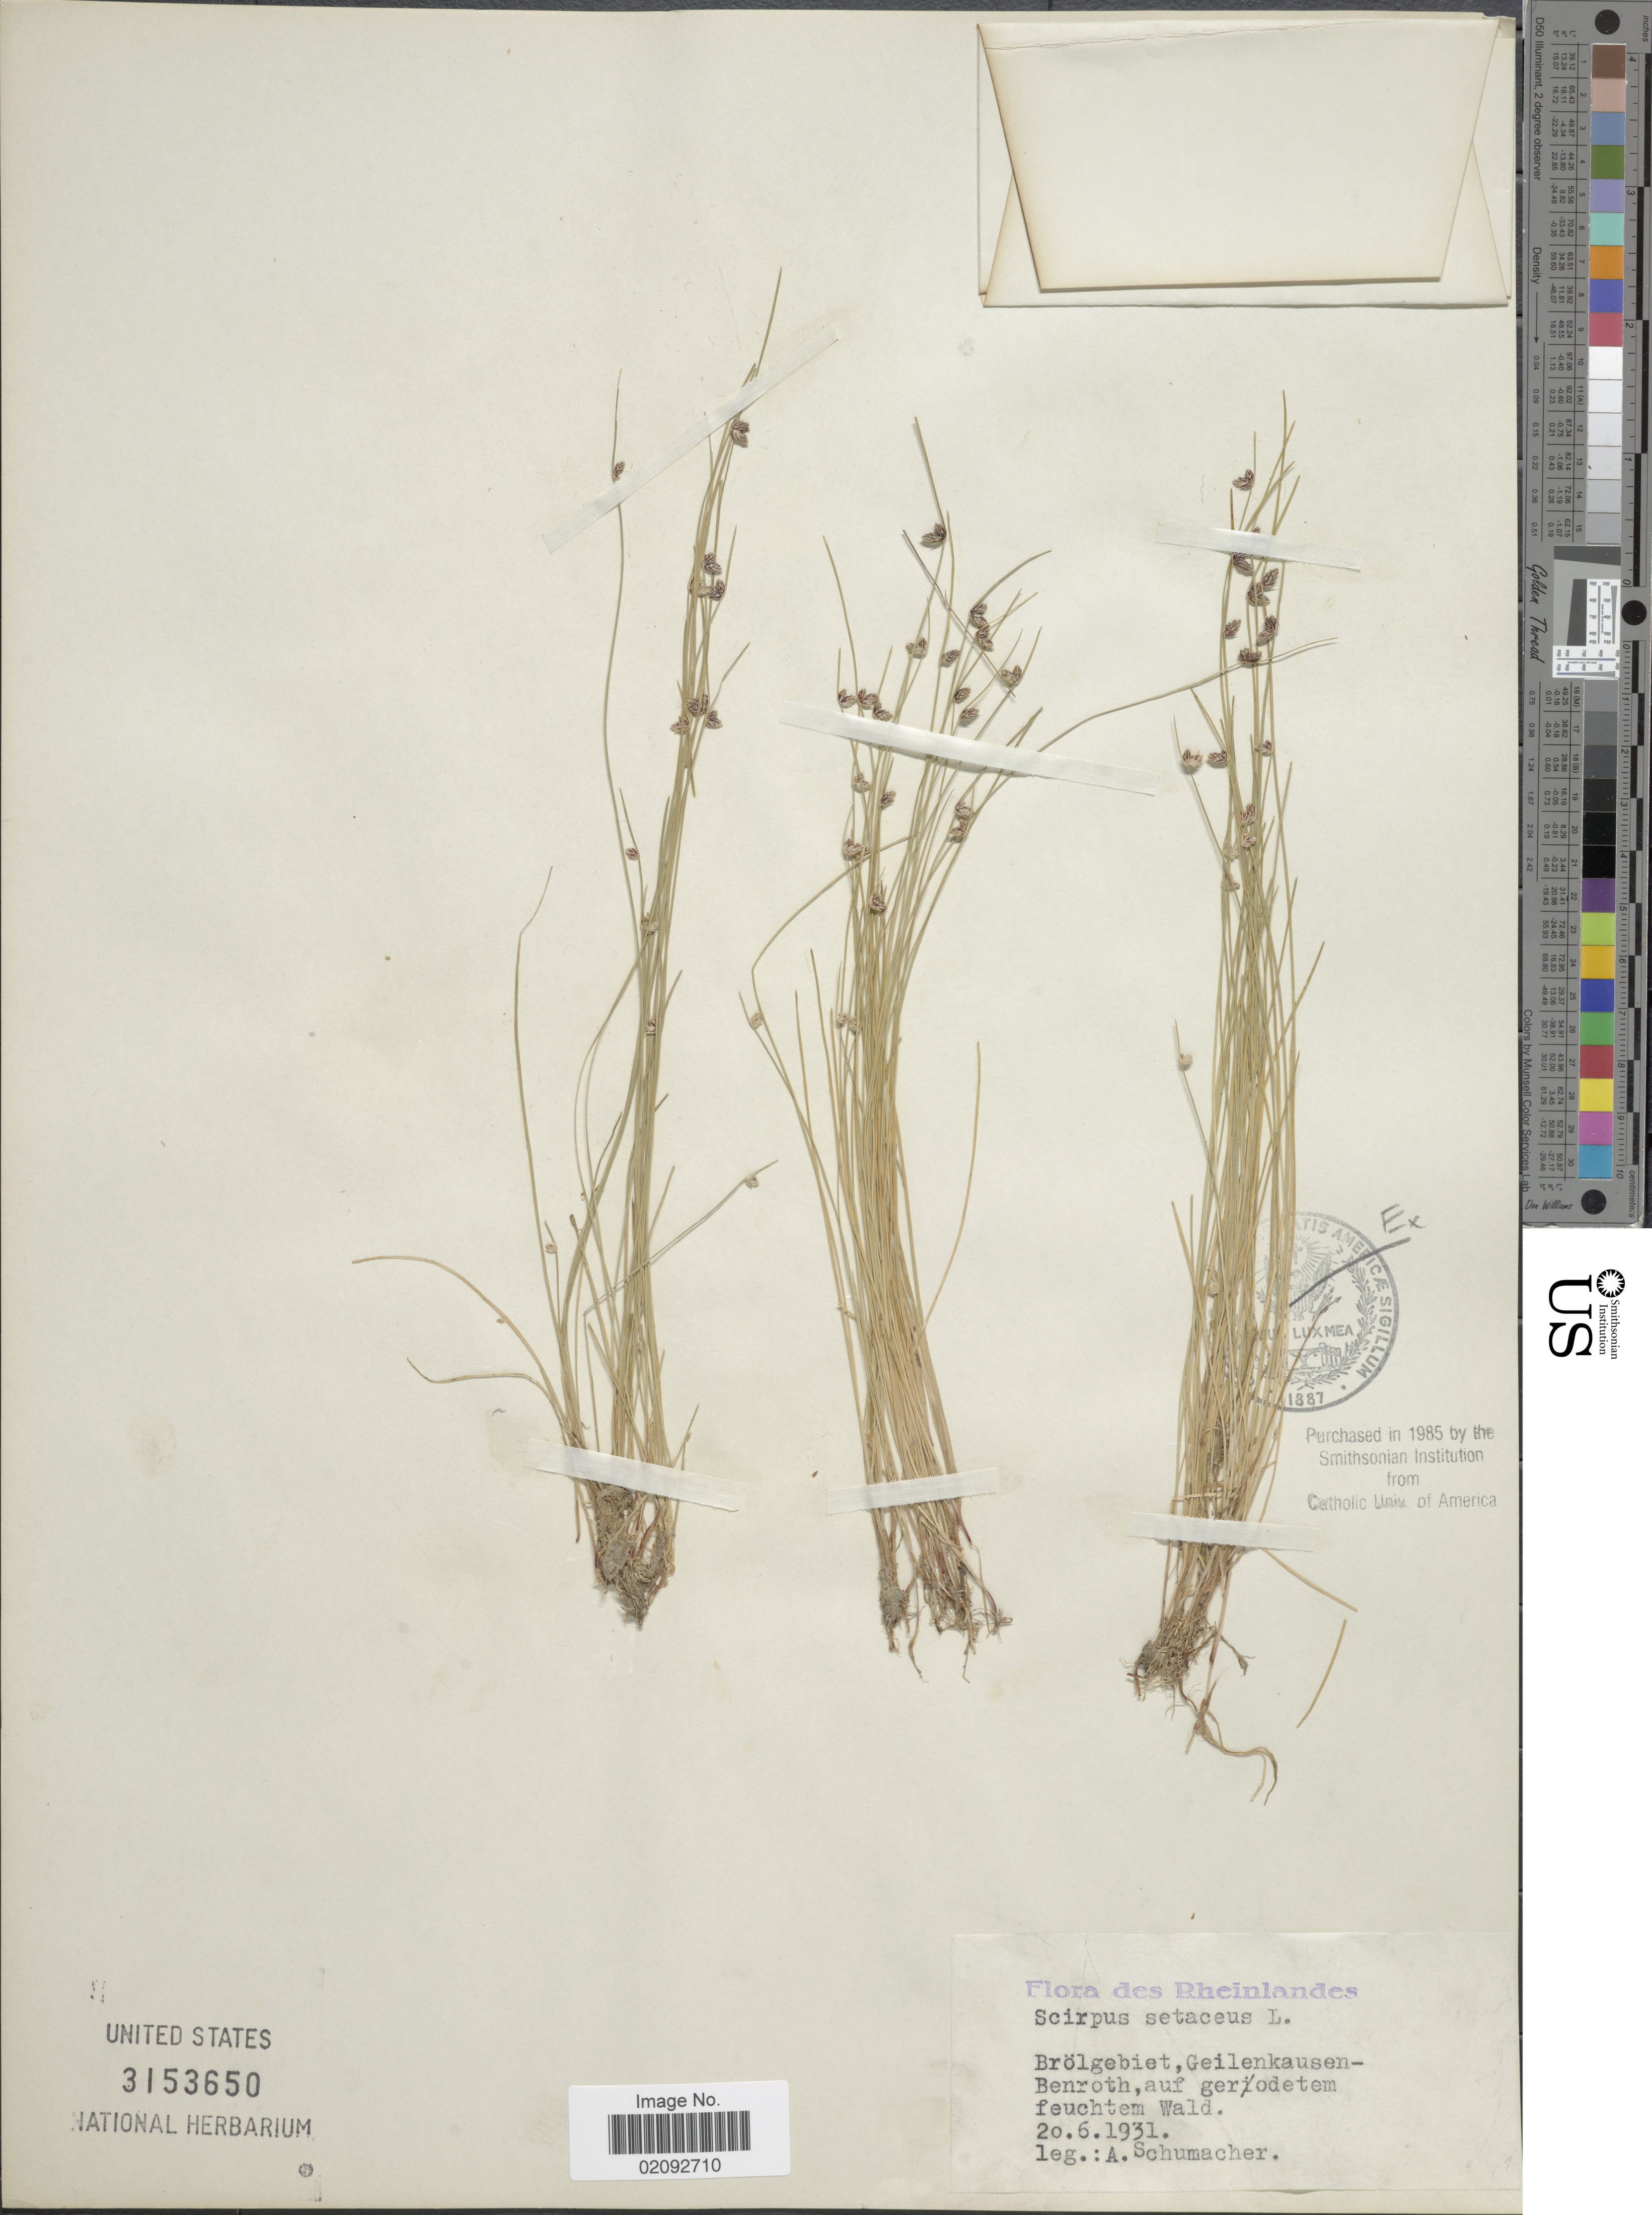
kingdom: Plantae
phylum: Tracheophyta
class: Liliopsida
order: Poales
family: Cyperaceae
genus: Isolepis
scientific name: Isolepis setacea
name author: (L.) R. Br.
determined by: Strong, Mark T., (BOT), Smithsonian Institution - National Museum of Natural History (UNITED STATES)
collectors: A. Schumacher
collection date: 1931-06-20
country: Germany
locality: Rheinlandes, Brolgebiet, Geilenkausen-Benroth, auf geriodetem, feuchtem Wald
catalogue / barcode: US 3153650